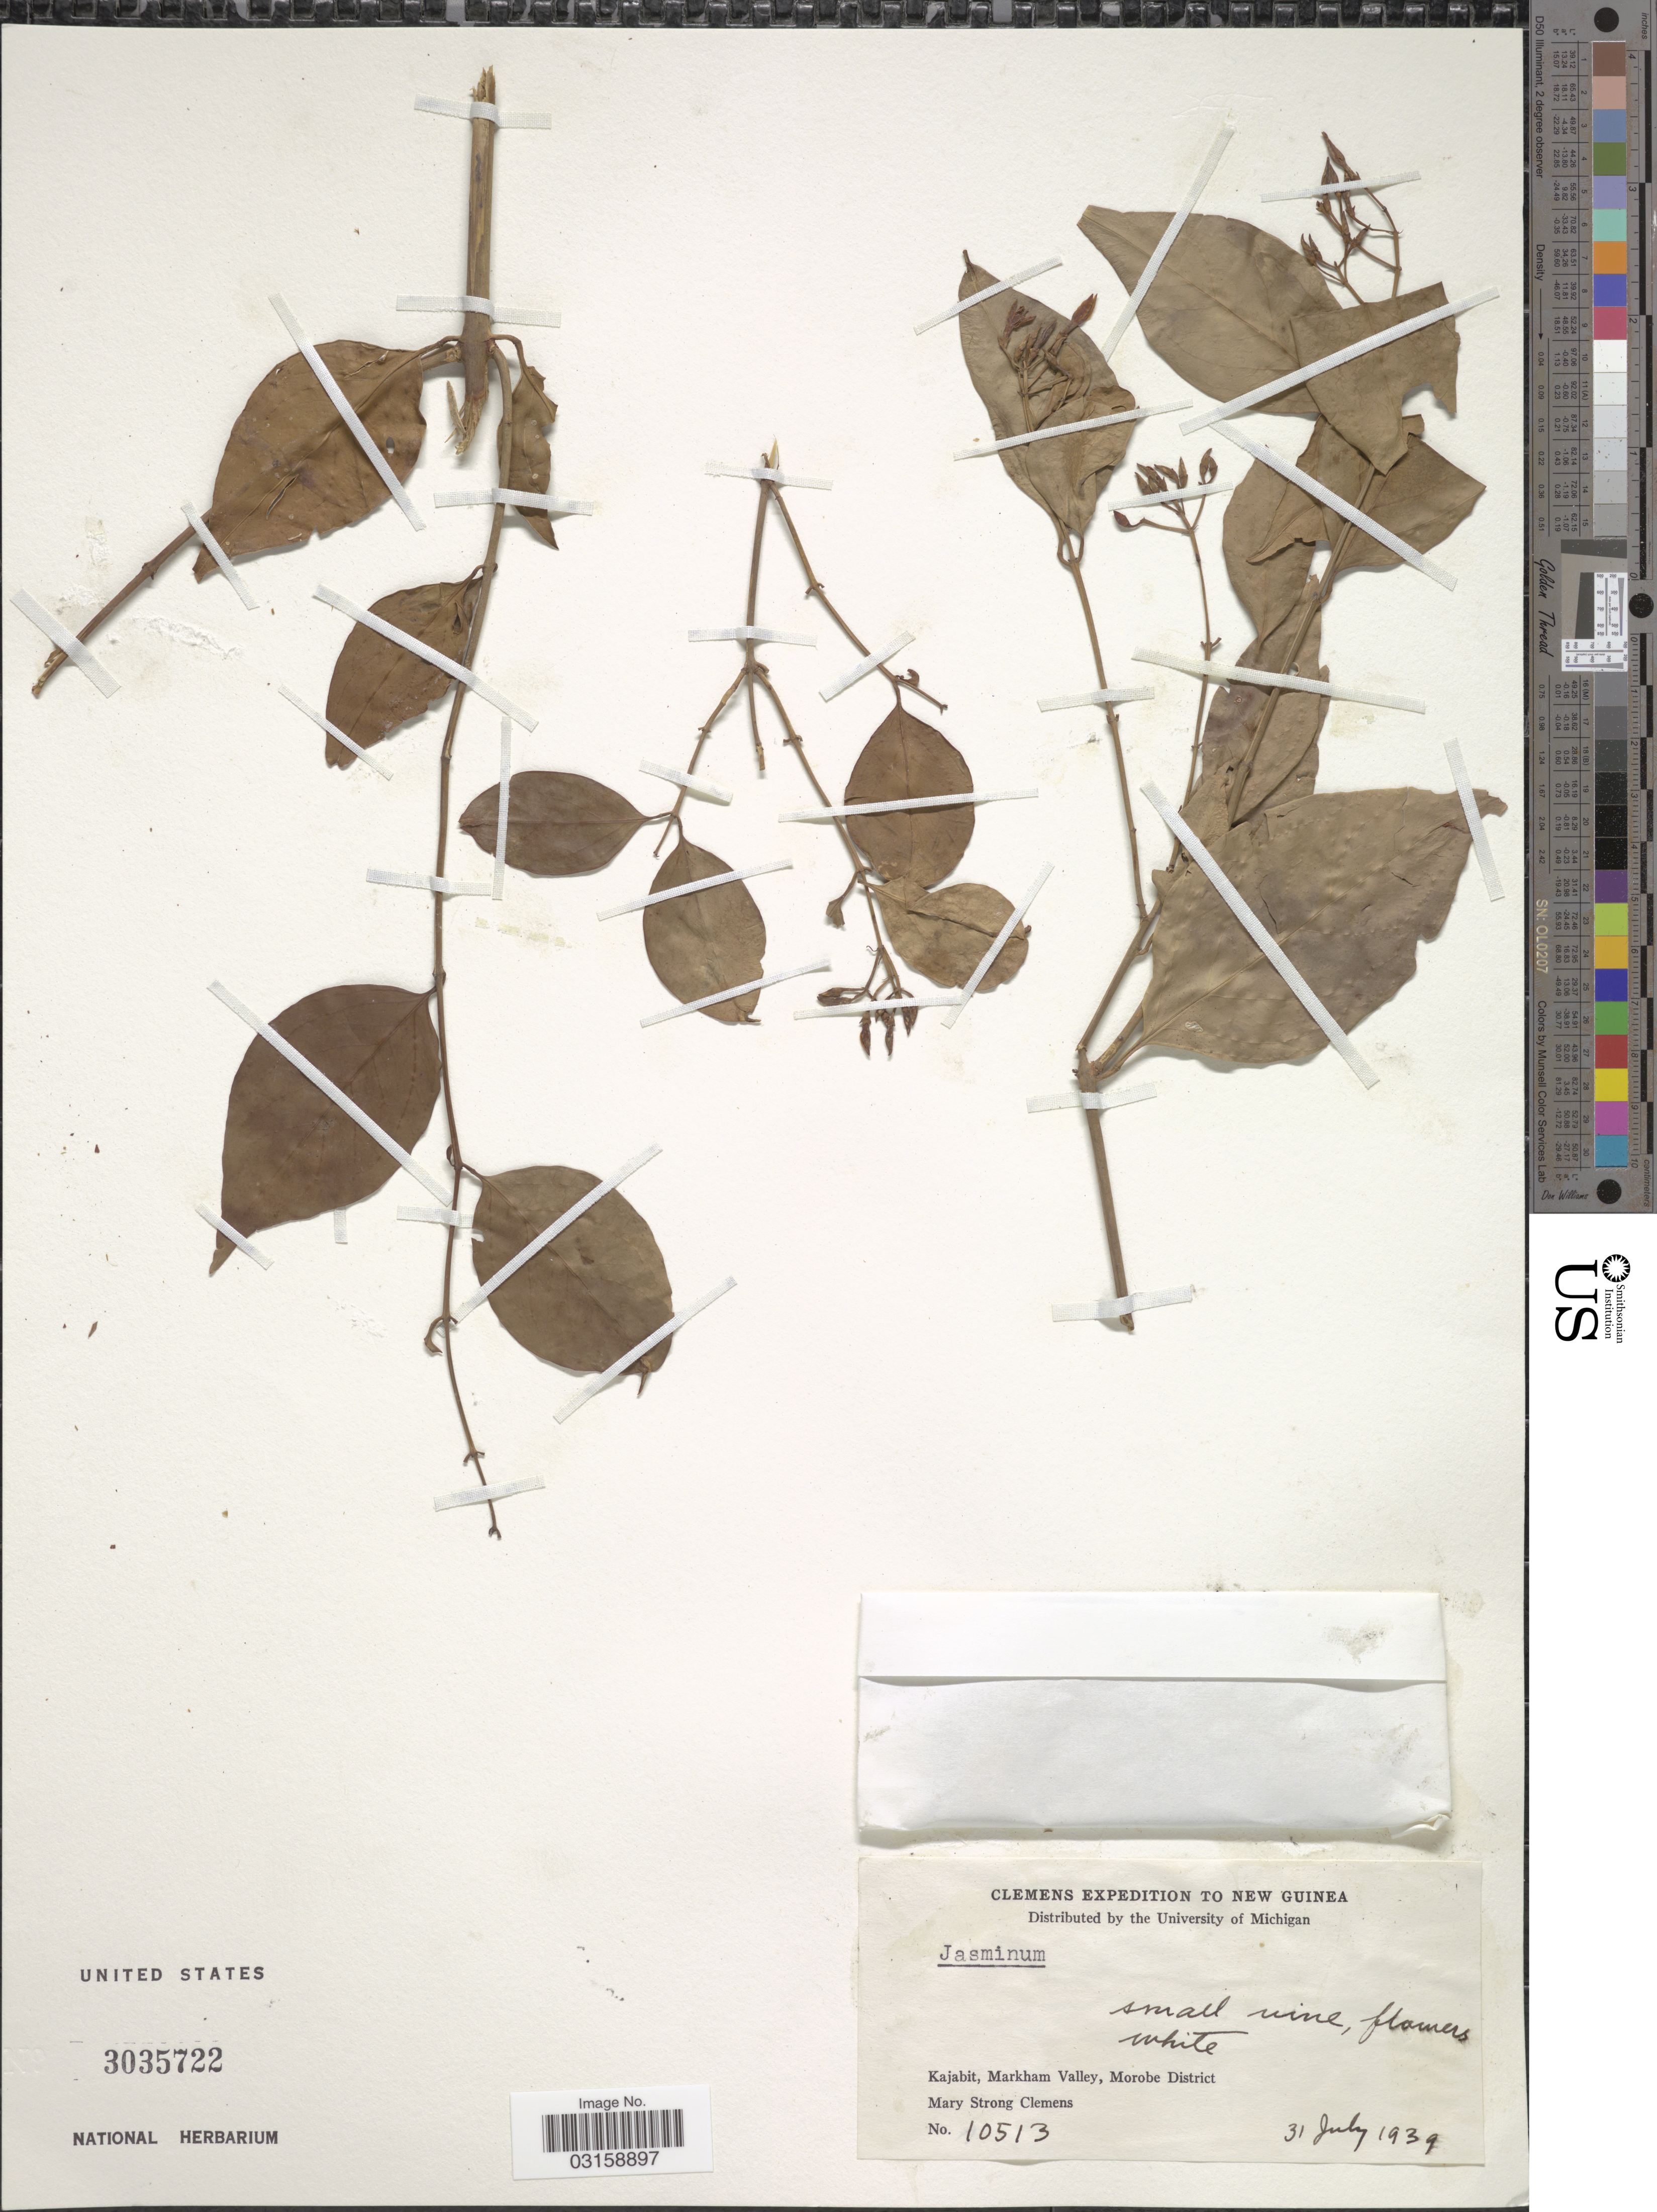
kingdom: Plantae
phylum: Tracheophyta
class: Magnoliopsida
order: Lamiales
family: Oleaceae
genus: Jasminum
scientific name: Jasminum sp.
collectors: M. S. Clemens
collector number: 10513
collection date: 1939-07-31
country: Papua New Guinea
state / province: Morobe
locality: New Guinea. Kajabit, Markham Valley.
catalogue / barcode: US 3035722